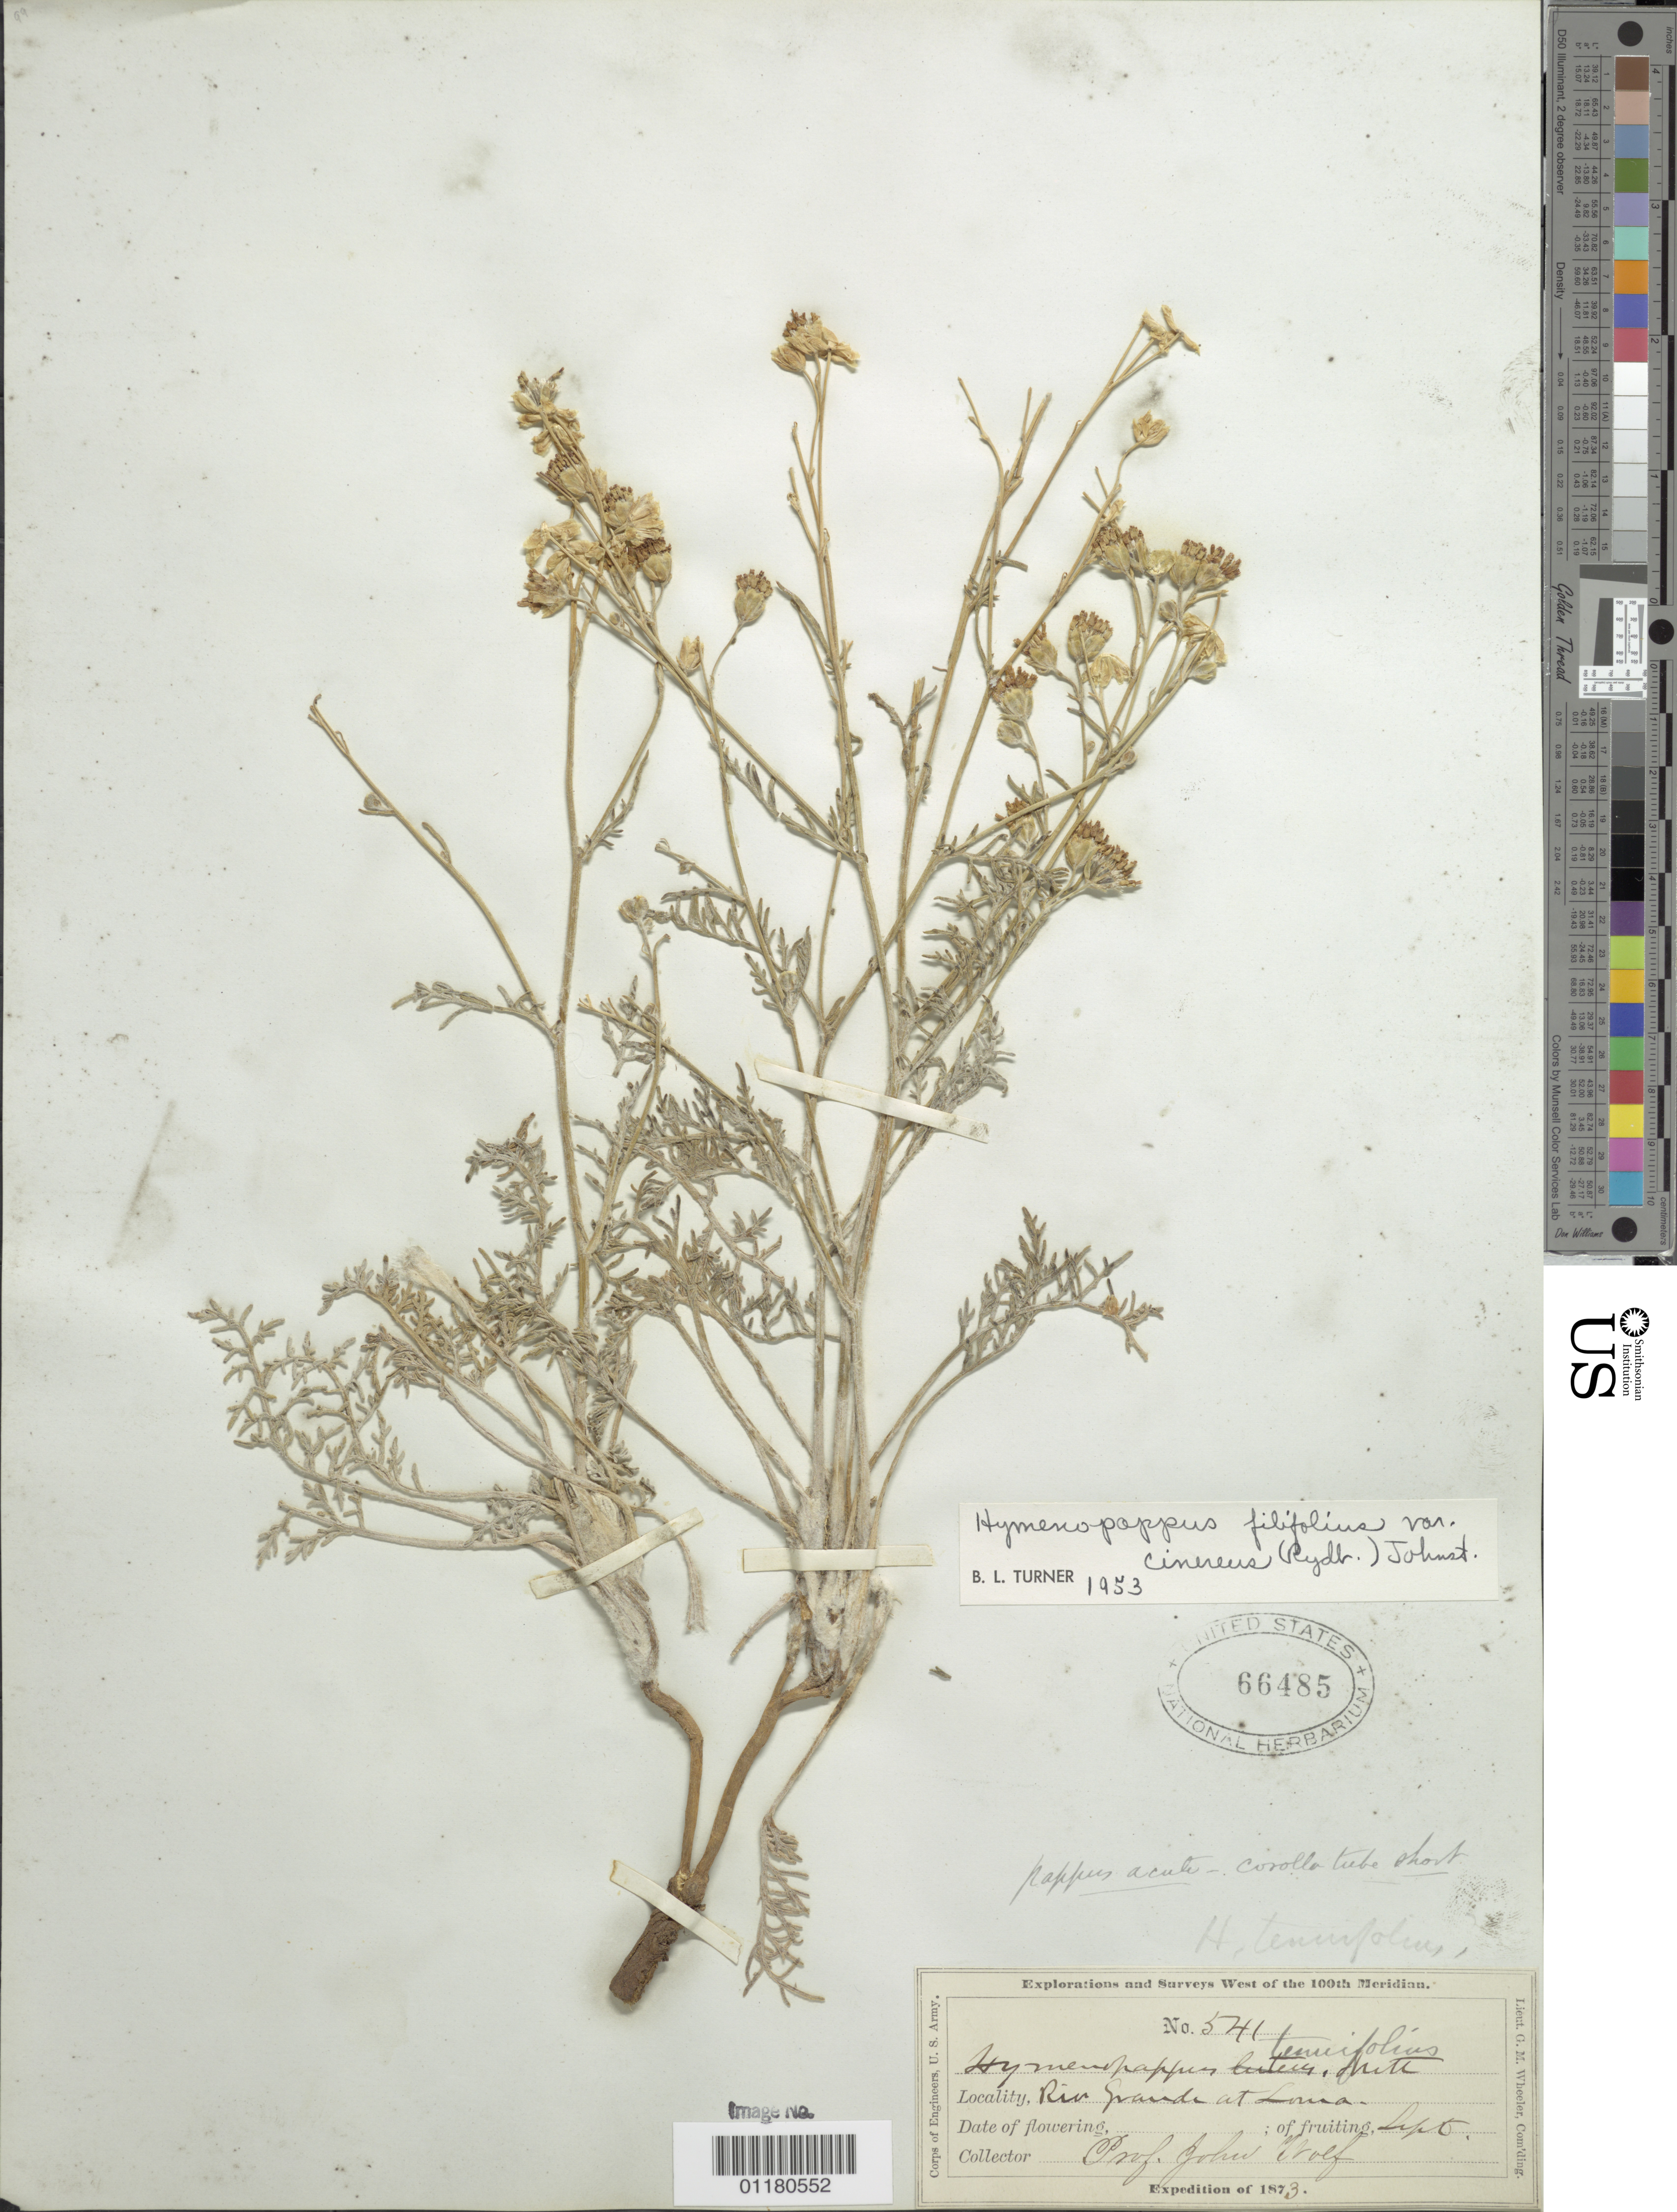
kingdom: Plantae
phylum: Tracheophyta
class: Magnoliopsida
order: Asterales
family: Asteraceae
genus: Hymenopappus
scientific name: Hymenopappus filifolius var. cinereus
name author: (Rydb.) I.M. Johnst.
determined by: Turner, B. L.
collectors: J. Wolf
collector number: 541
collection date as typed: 1873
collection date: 1873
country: United States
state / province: New Mexico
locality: Rio Grande at Loma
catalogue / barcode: US 66485